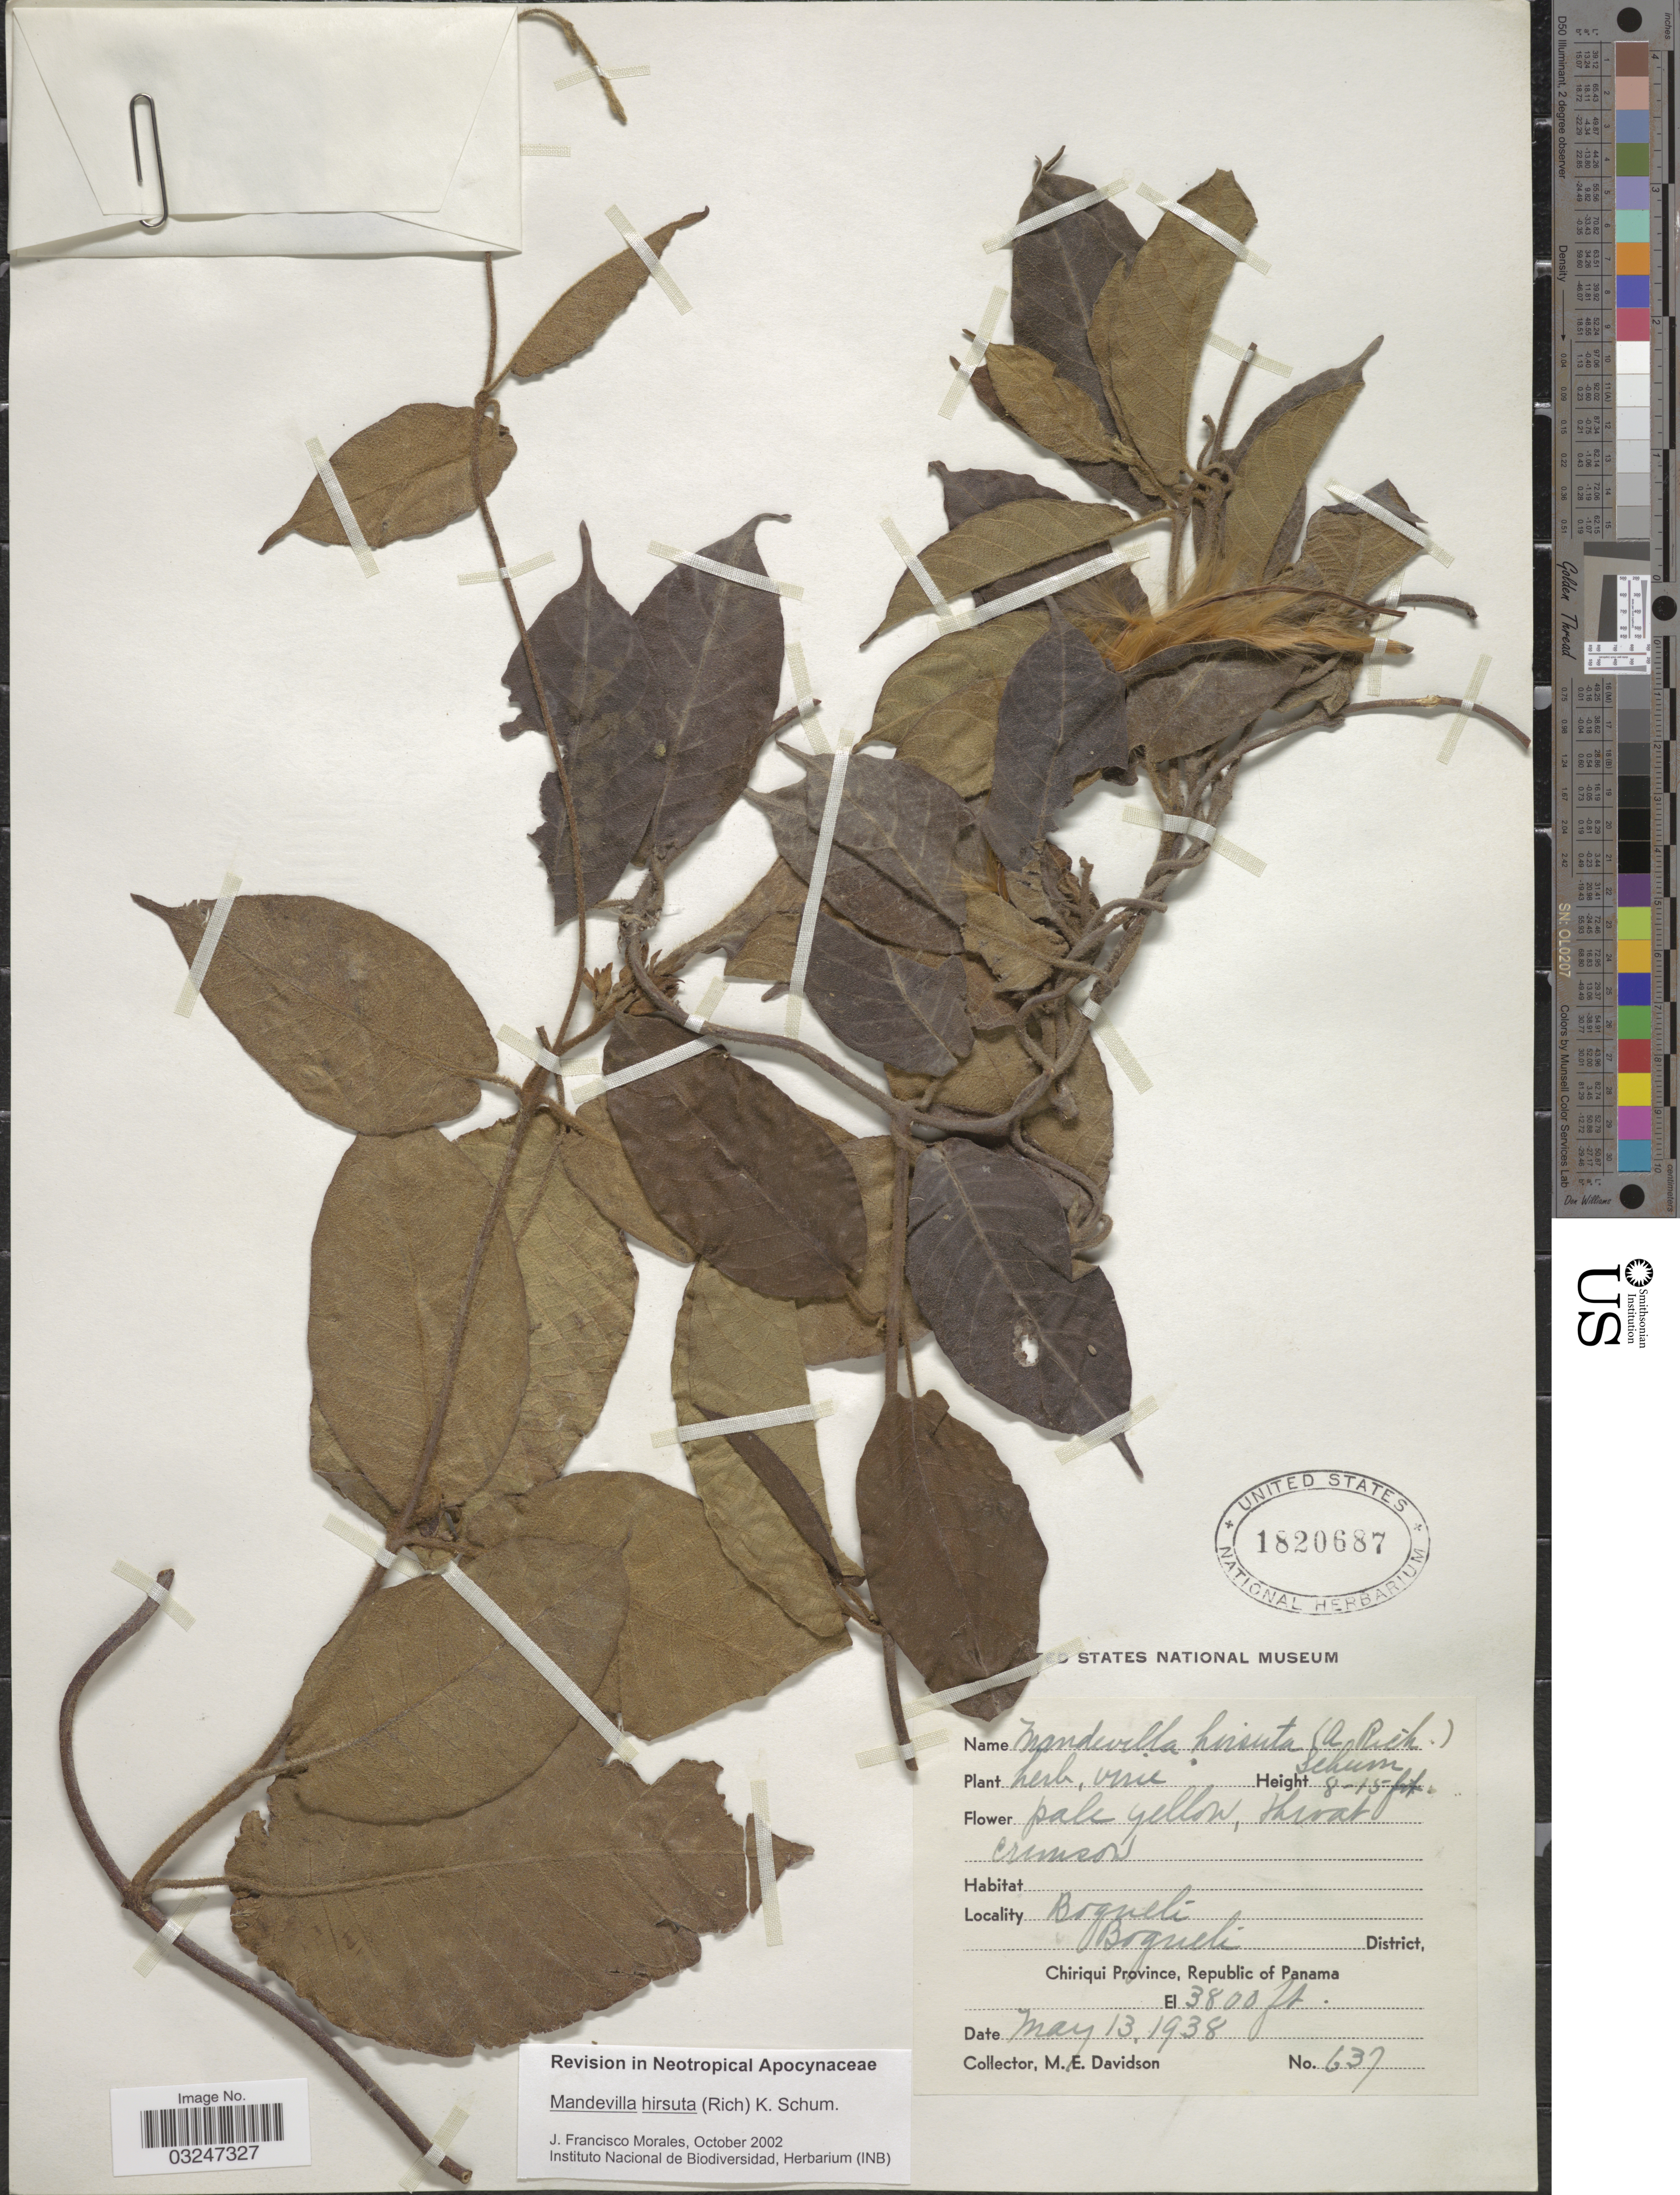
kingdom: Plantae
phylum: Tracheophyta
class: Magnoliopsida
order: Gentianales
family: Apocynaceae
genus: Mandevilla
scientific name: Mandevilla hirsuta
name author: (Rich.) K. Schum.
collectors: M. E. Davidson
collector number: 637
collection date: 1938-05-13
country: Panama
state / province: Chiriqui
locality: Boquete. Boquete District. Chiriqui Province, Republic of Panama.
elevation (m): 1158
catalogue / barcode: US 1820687